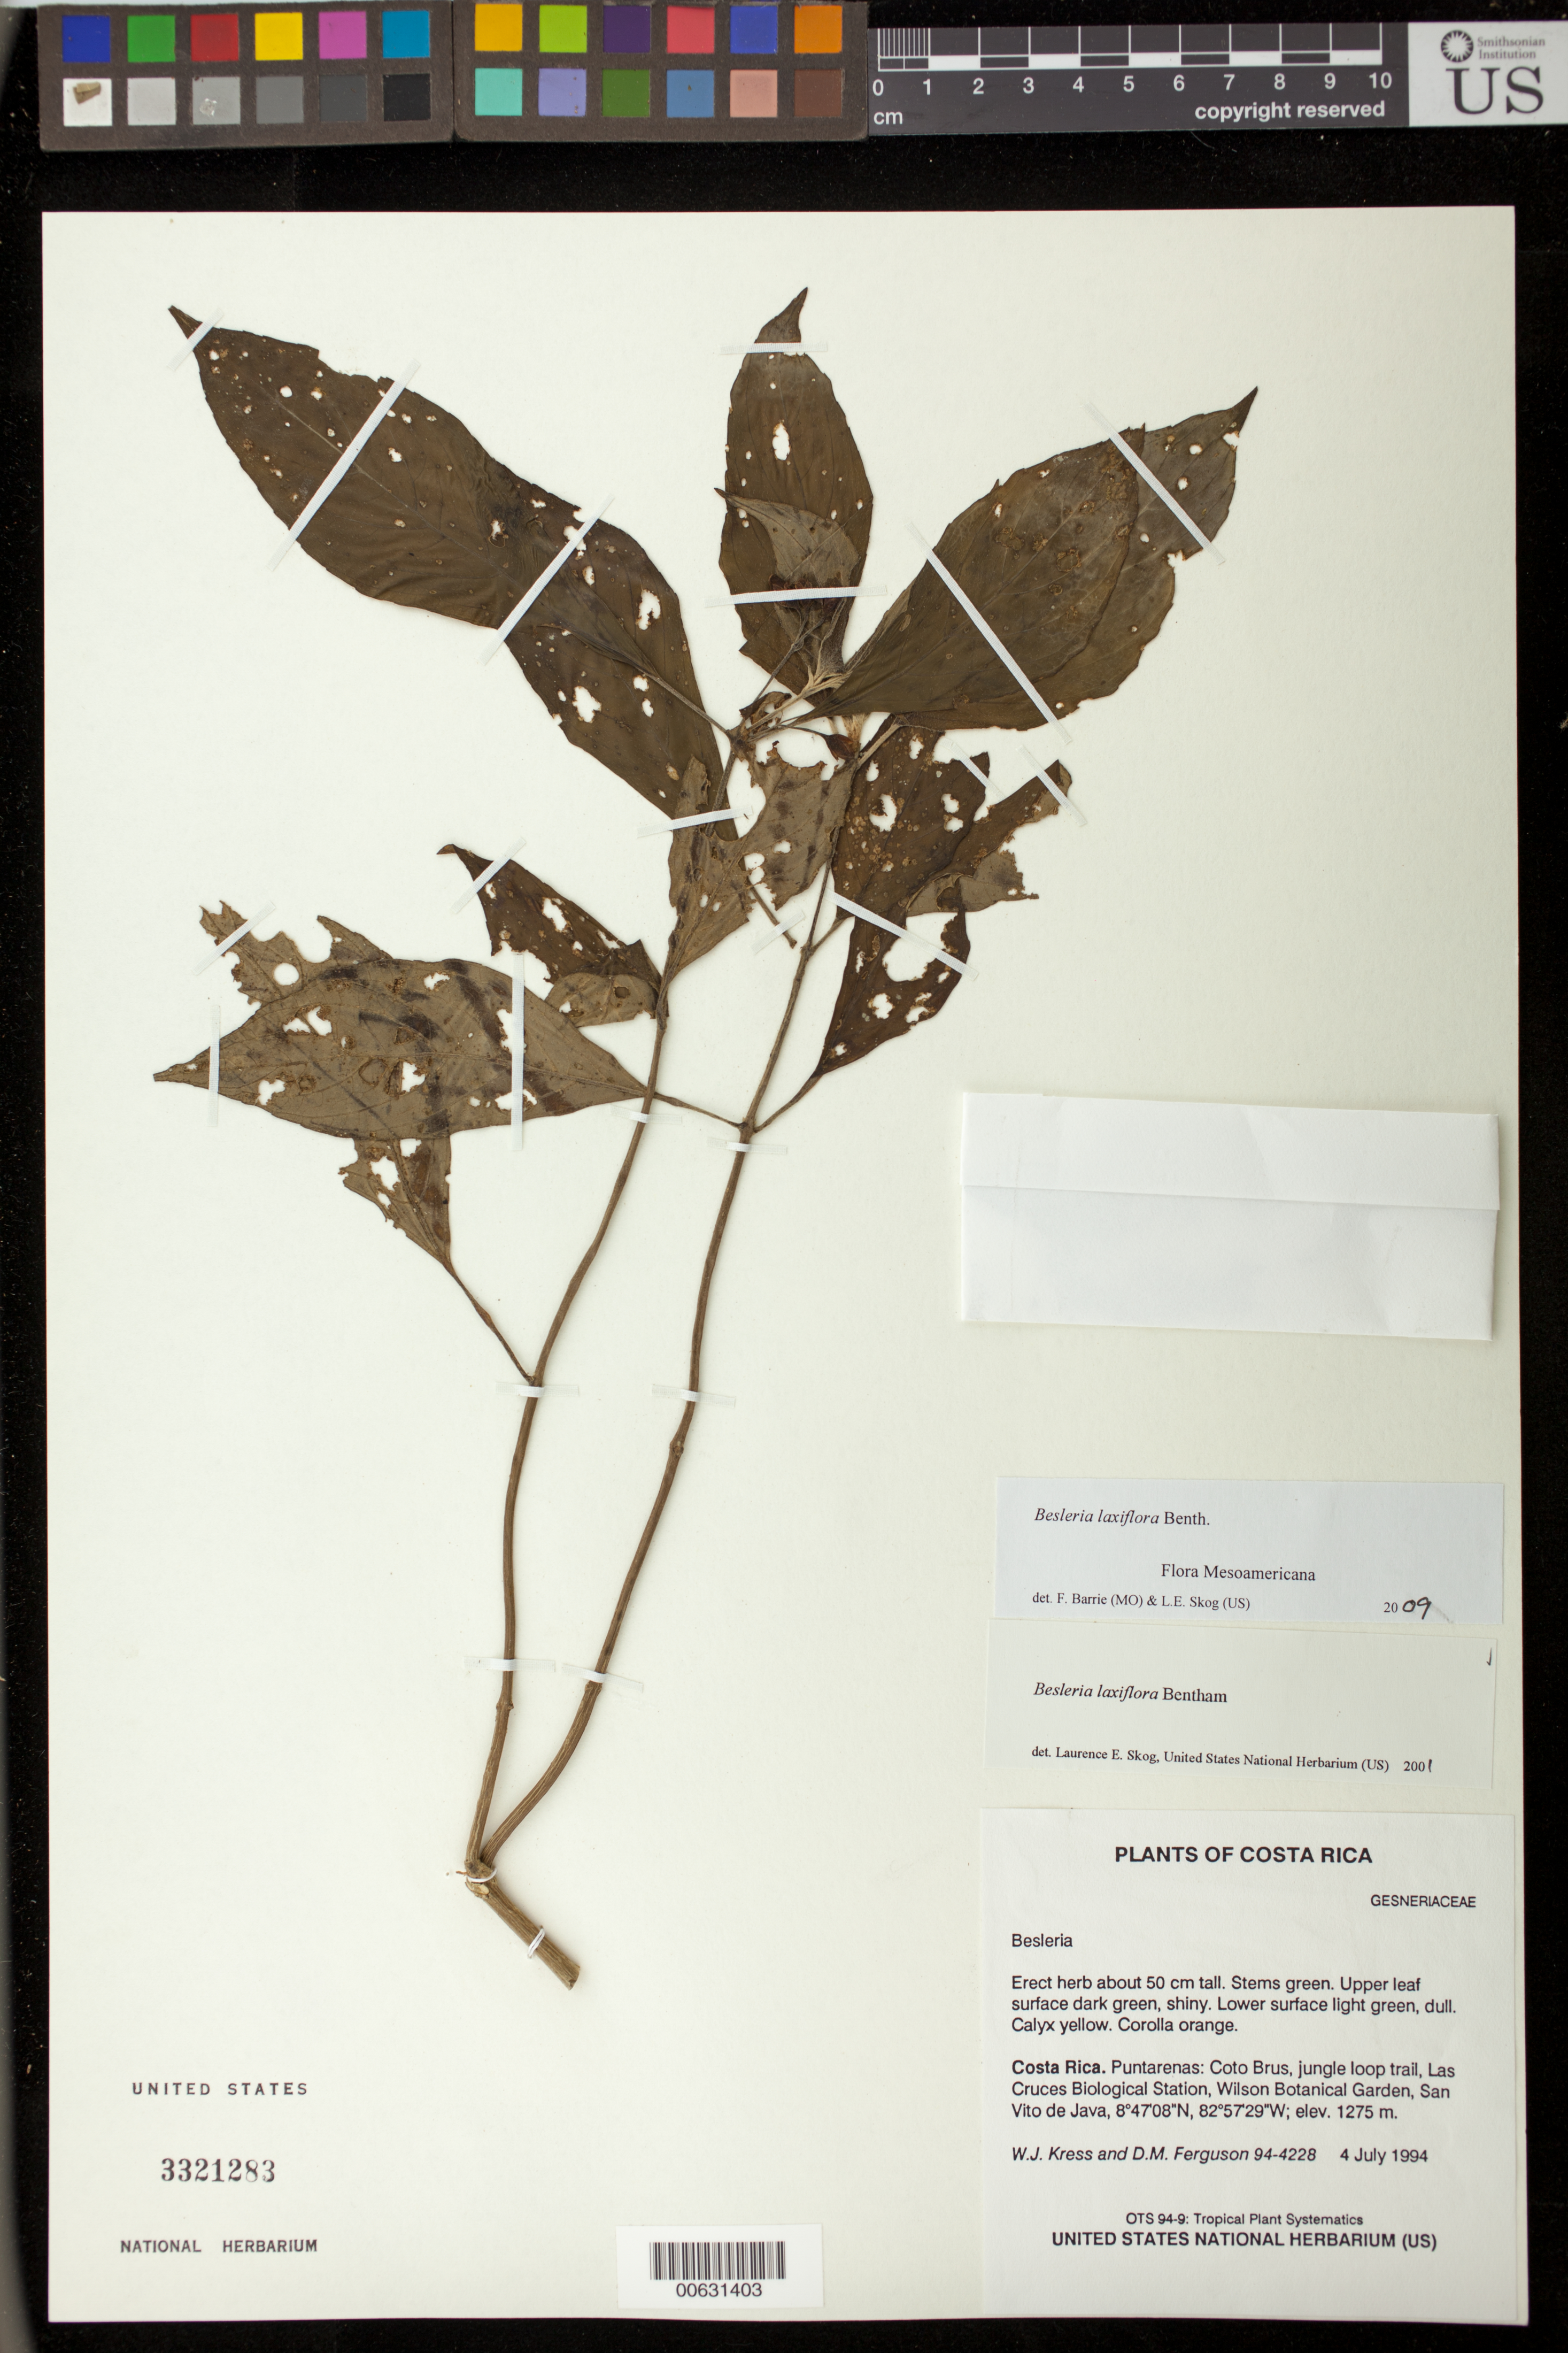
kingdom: Plantae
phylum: Tracheophyta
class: Magnoliopsida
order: Lamiales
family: Gesneriaceae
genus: Besleria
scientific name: Besleria laxiflora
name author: Benth.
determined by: Skog, Laurence E.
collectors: W. J. Kress & D. M. Ferguson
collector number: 94- 4228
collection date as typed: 04 Jul 1994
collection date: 1994-07-04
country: Costa Rica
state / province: Puntarenas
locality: Coto Brus, jungle loop trail, Las Cruces Biological Station, Wilson Botanical Garden, San Vito de Java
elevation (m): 1275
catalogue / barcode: US 3321283